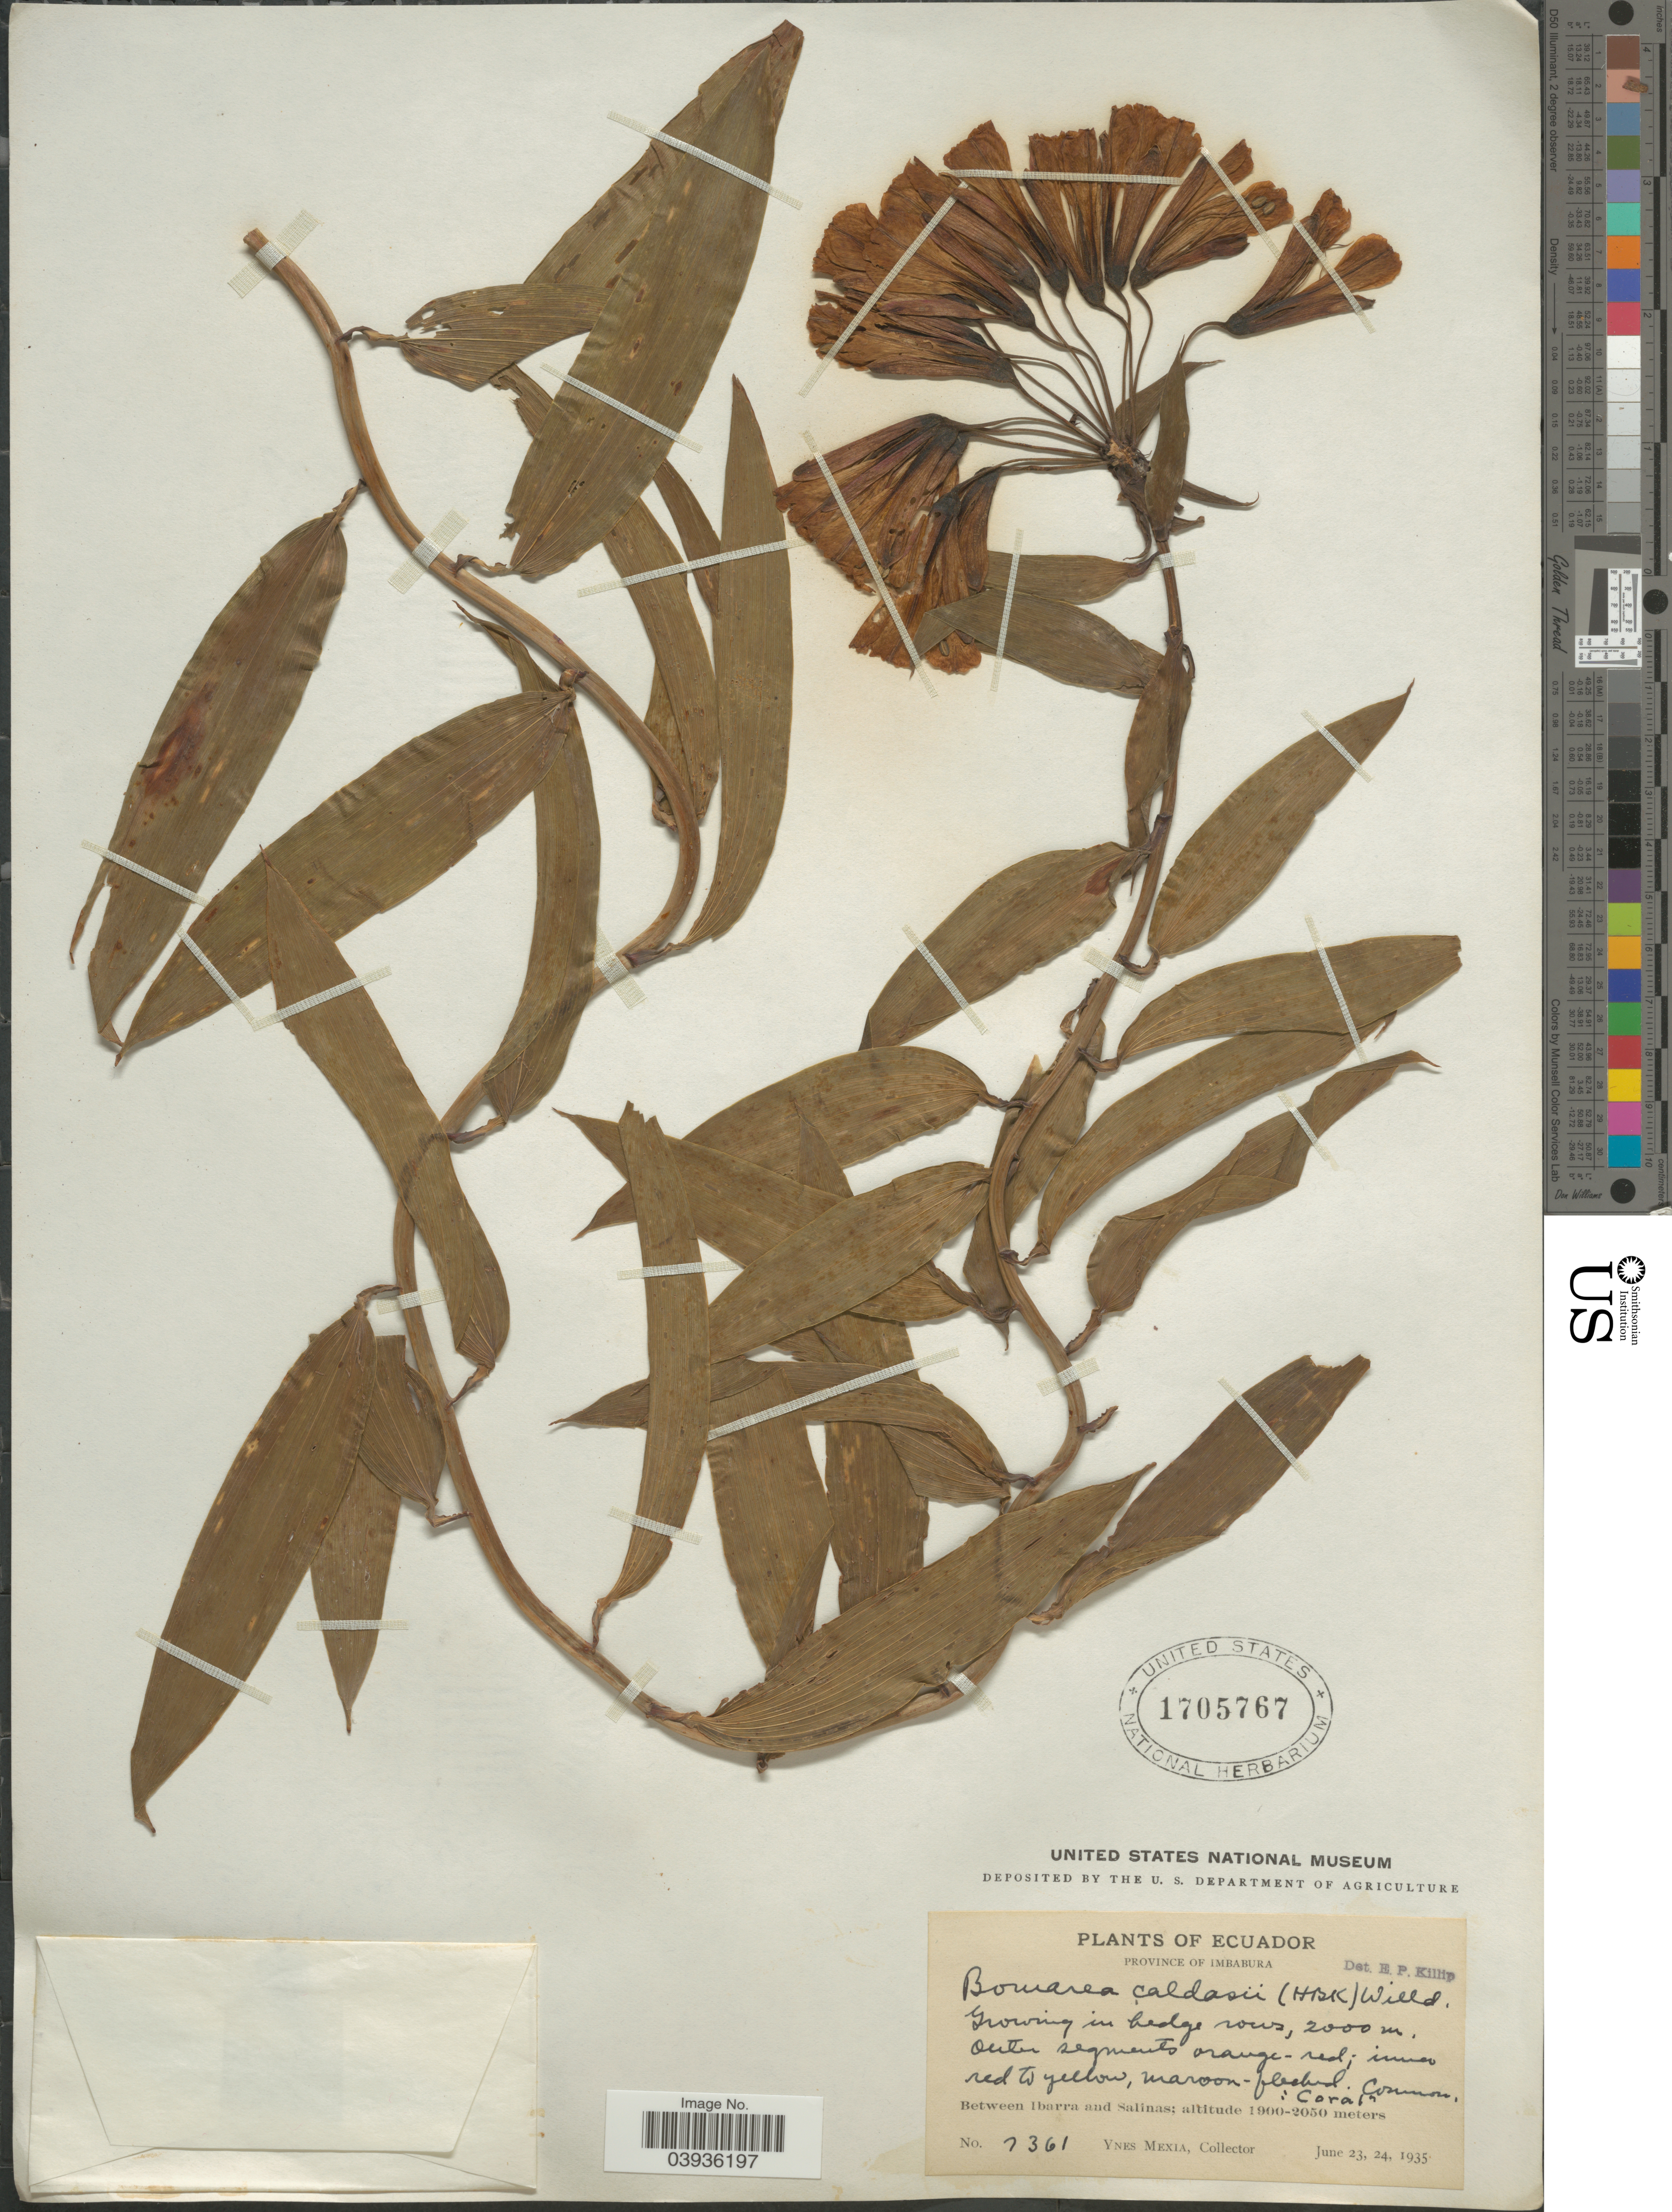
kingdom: Plantae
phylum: Tracheophyta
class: Liliopsida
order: Liliales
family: Alstroemeriaceae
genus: Bomarea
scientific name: Bomarea caldasii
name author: (Kunth) Asch. & Graebener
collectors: Y. Mexia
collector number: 7361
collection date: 1935-06-23/1935-06-24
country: Ecuador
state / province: Imbabura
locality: Between Ibarra and Salinas.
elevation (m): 2000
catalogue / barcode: US 1705767